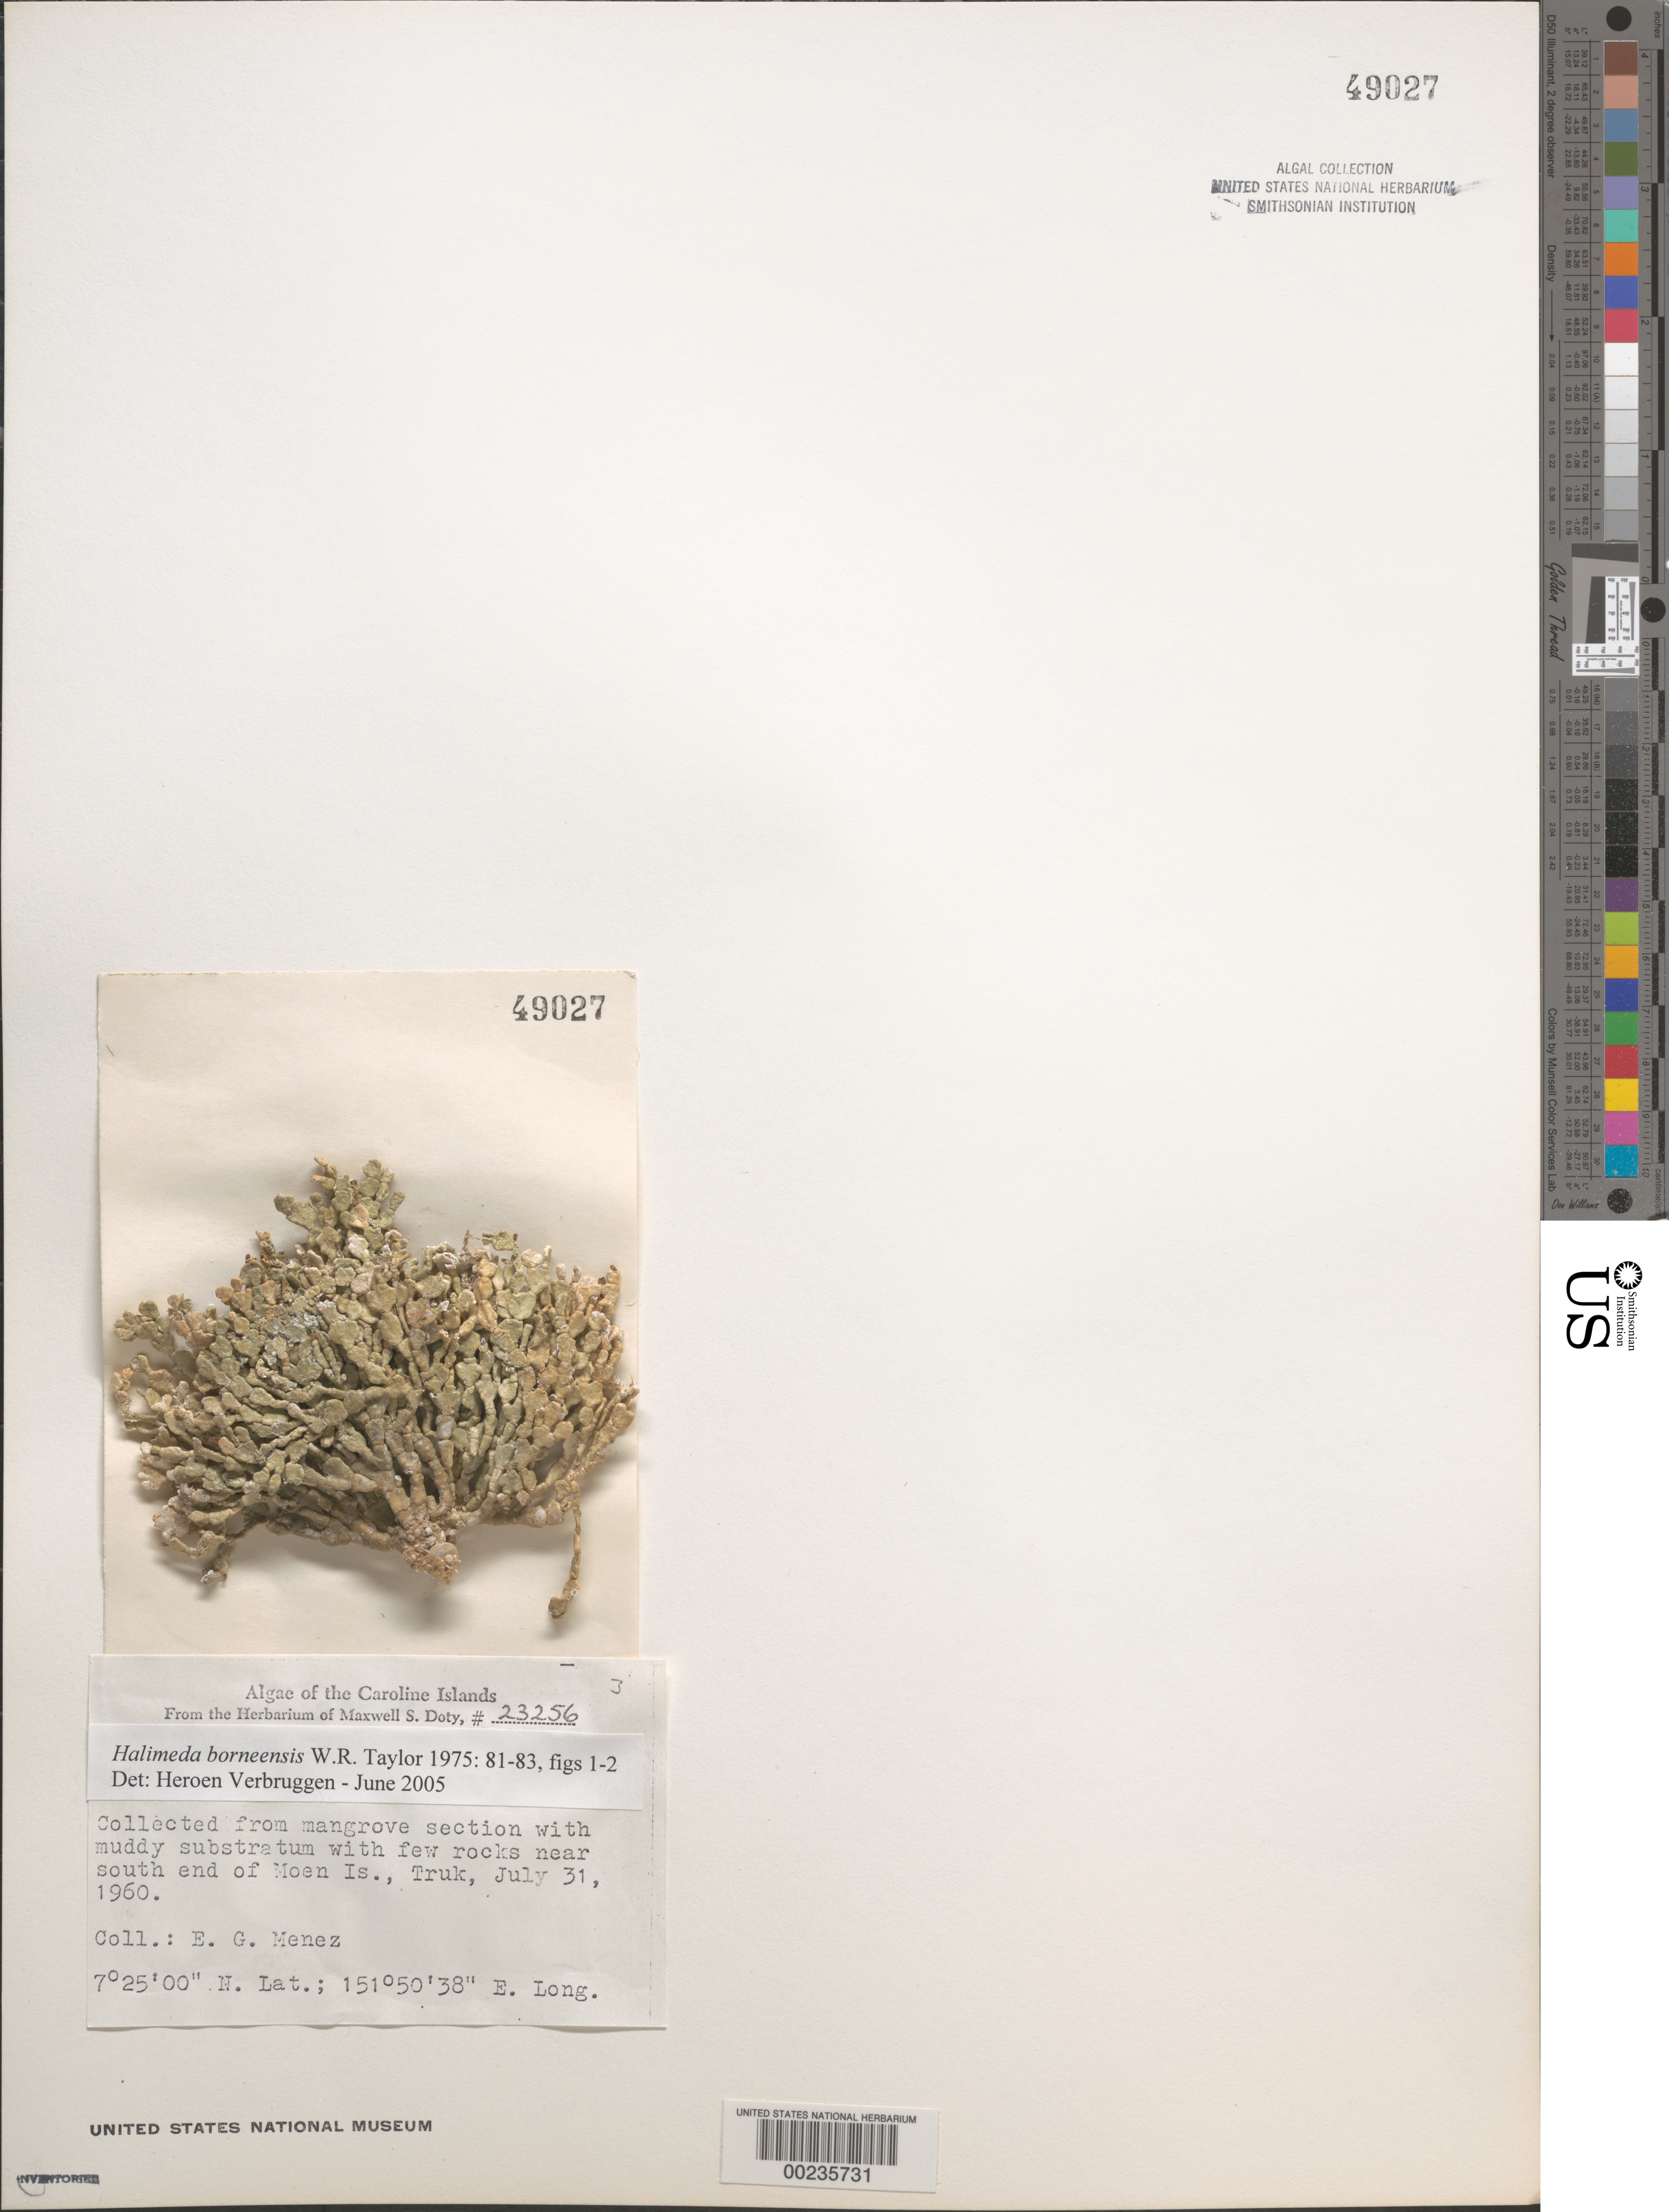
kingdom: Plantae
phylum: Chlorophyta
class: Ulvophyceae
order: Bryopsidales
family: Halimedaceae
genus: Halimeda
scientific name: Halimeda borneensis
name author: W.R. Taylor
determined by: Verbruggen, H.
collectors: Meñez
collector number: MSD 23256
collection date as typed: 31 Jul 1960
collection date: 1960-07-31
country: Micronesia, Federated States of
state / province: Truk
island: Moen [Wono]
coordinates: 7 25' 00" N, 151 50' 38" E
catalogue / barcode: US 49027